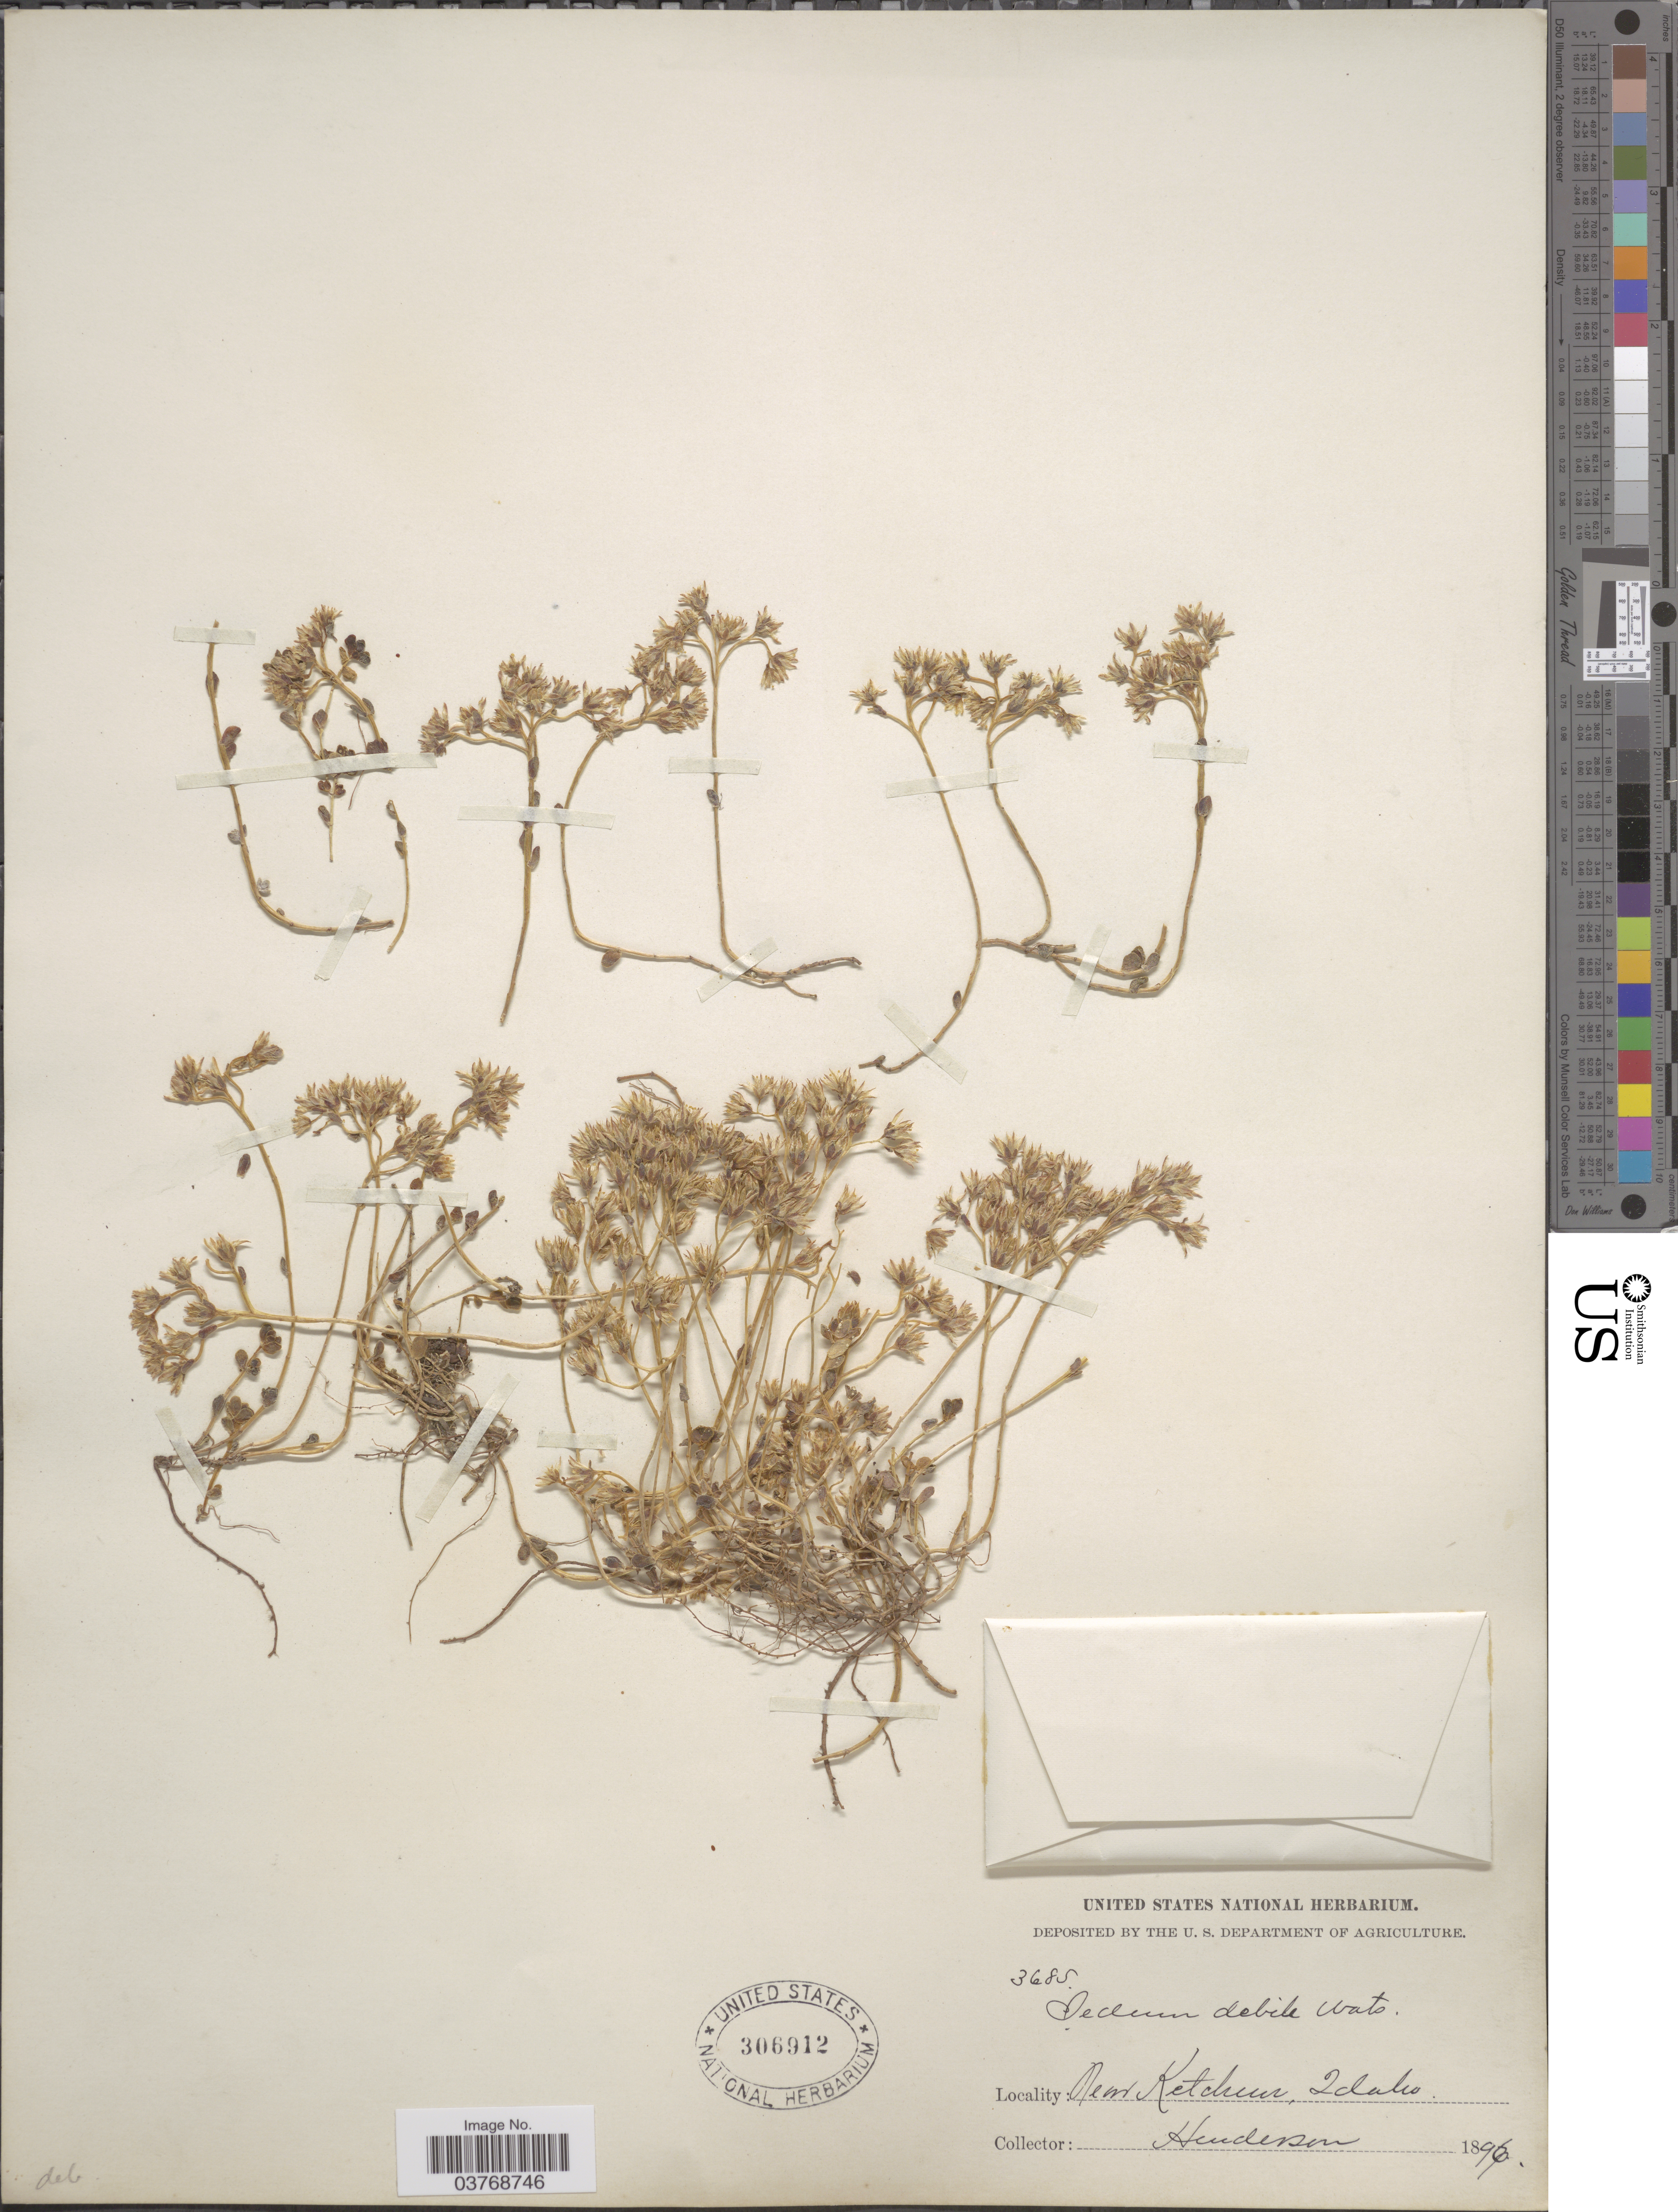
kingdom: Plantae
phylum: Tracheophyta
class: Magnoliopsida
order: Saxifragales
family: Crassulaceae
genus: Sedum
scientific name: Sedum debile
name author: S. Watson in C. King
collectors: Henderson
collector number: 3685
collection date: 1896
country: United States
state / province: Idaho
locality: Near Ketchum.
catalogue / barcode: US 306912